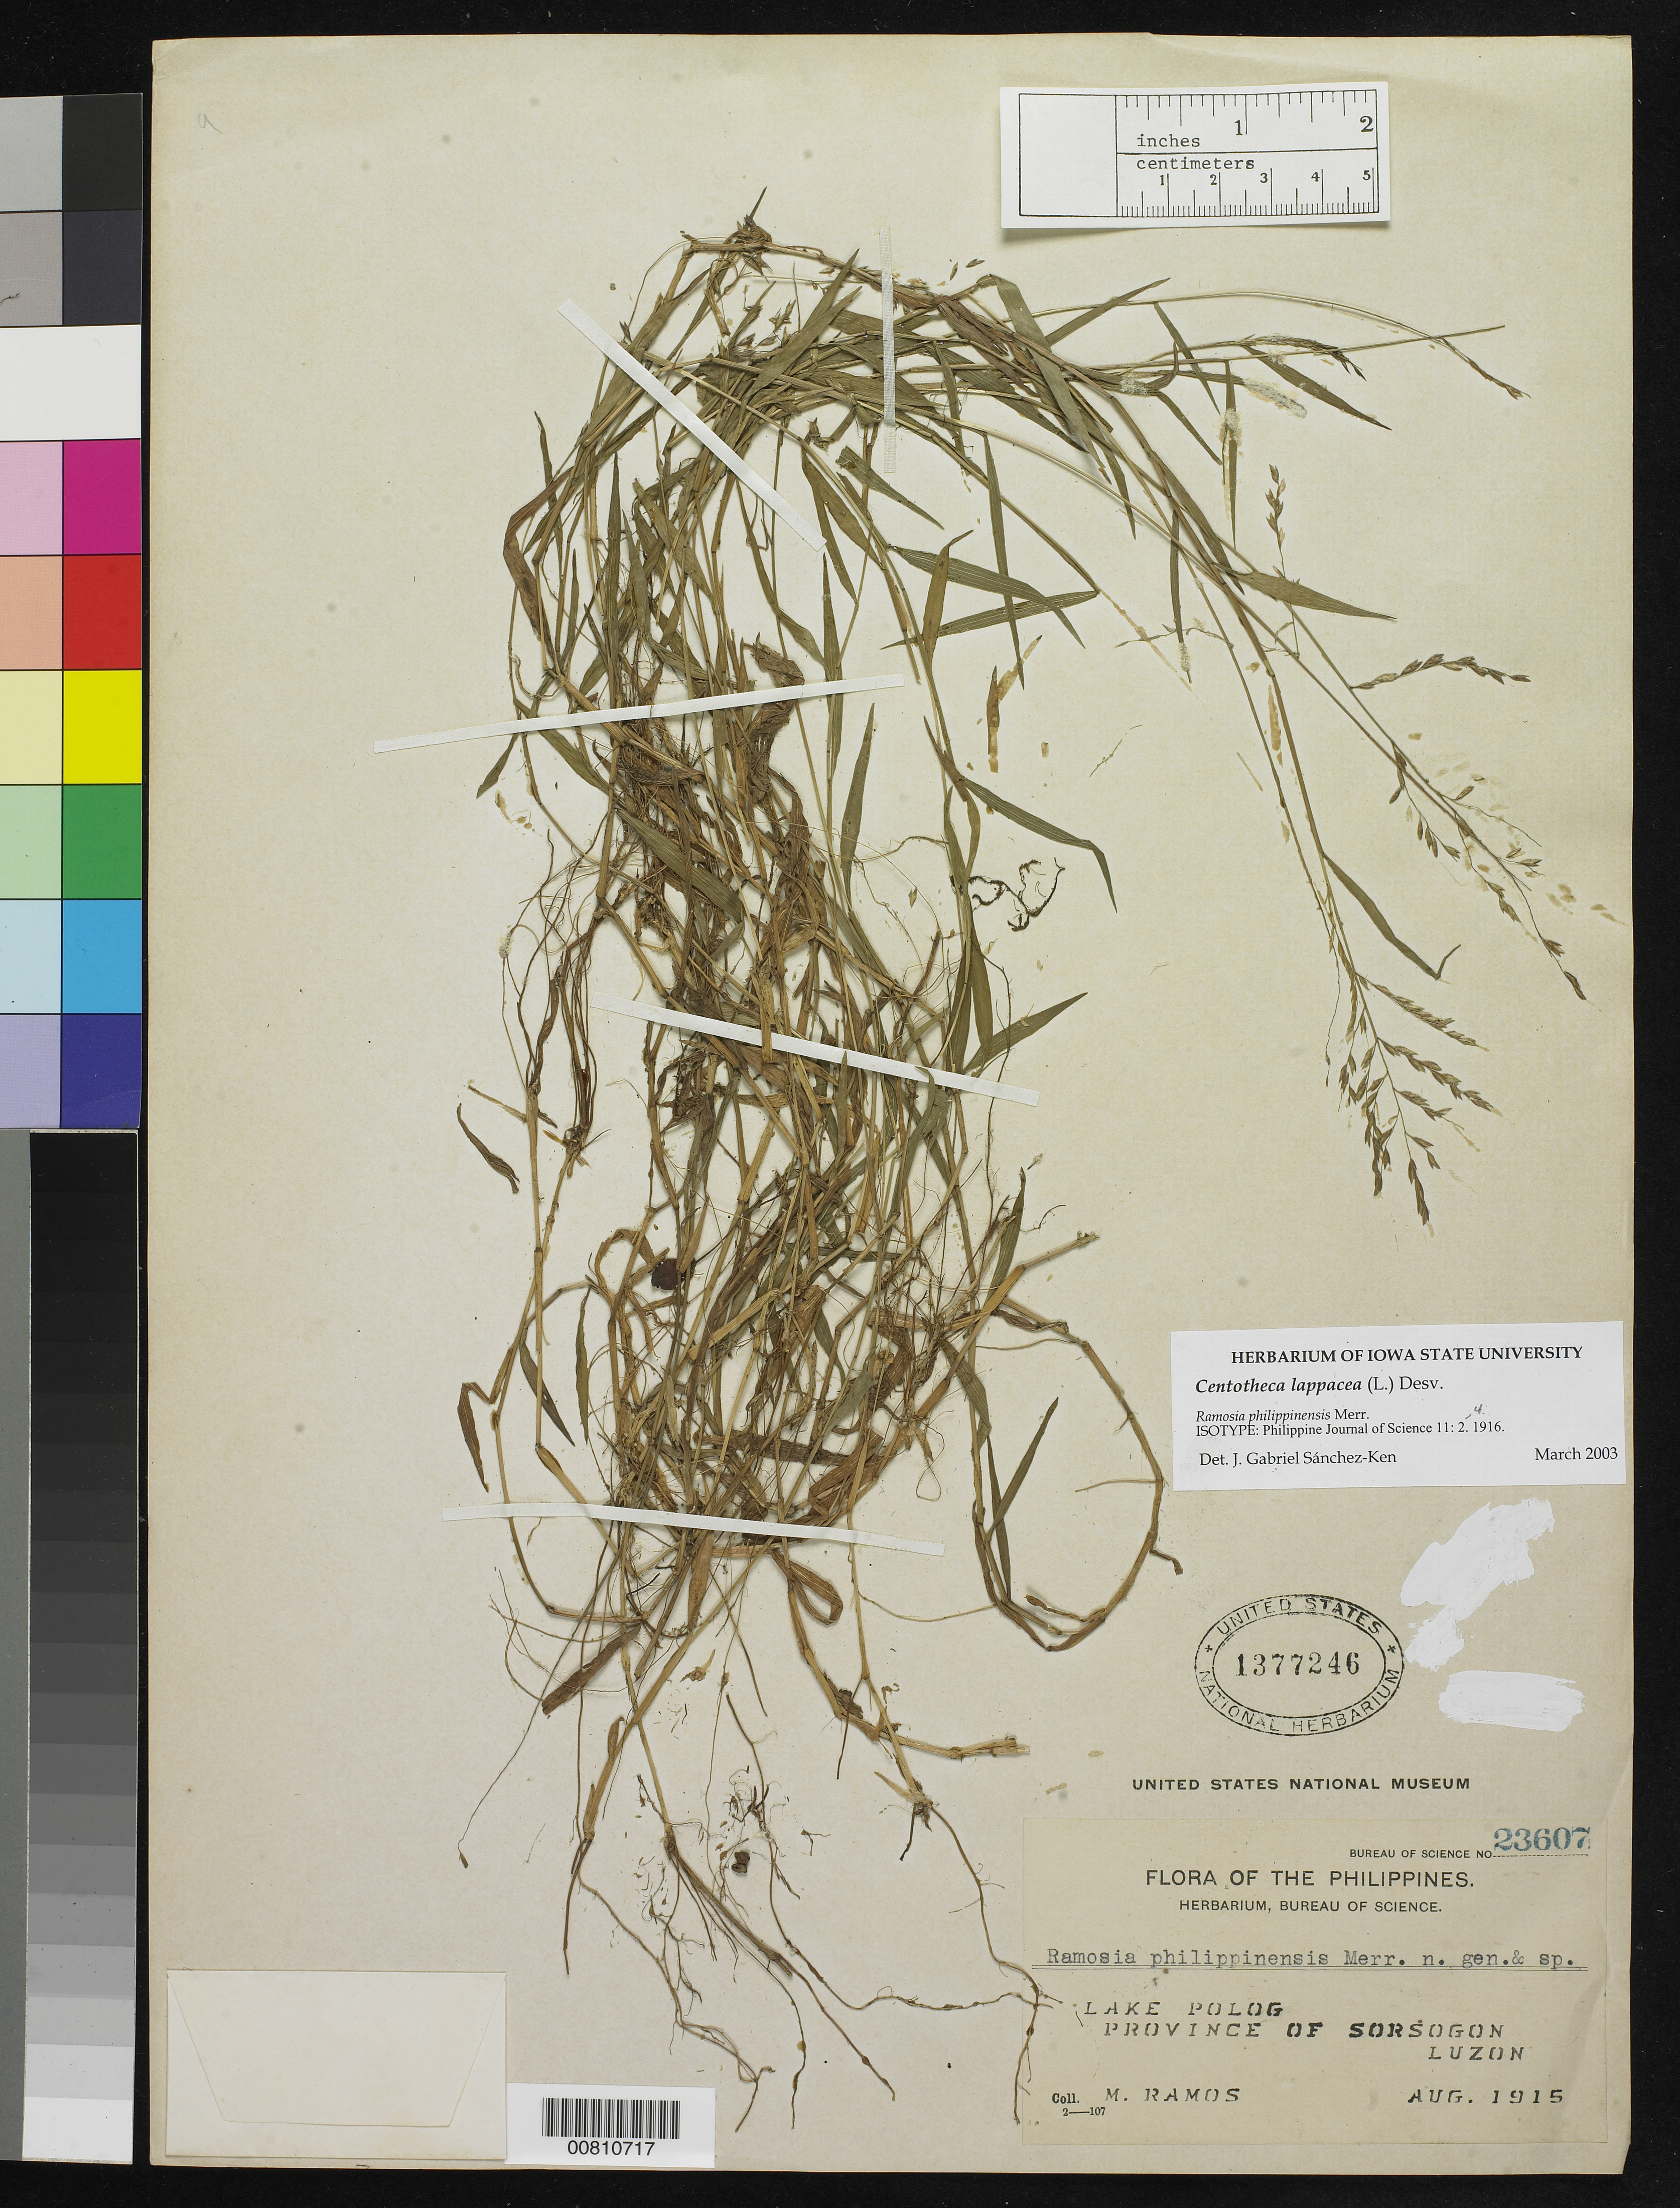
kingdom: Plantae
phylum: Tracheophyta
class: Liliopsida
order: Poales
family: Poaceae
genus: Ramosia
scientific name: Ramosia philippinensis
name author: Merr.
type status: Isotype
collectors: M. Ramos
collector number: Bur. Sci. 23607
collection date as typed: Aug 1915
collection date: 1915-08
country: Philippines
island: Luzon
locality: Lake Polog, Province of Sorsogon, Luzon.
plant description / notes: Acc. to Tropicos, =Centotheca philippinensis (Merrill) C. Monod.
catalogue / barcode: US 1377246